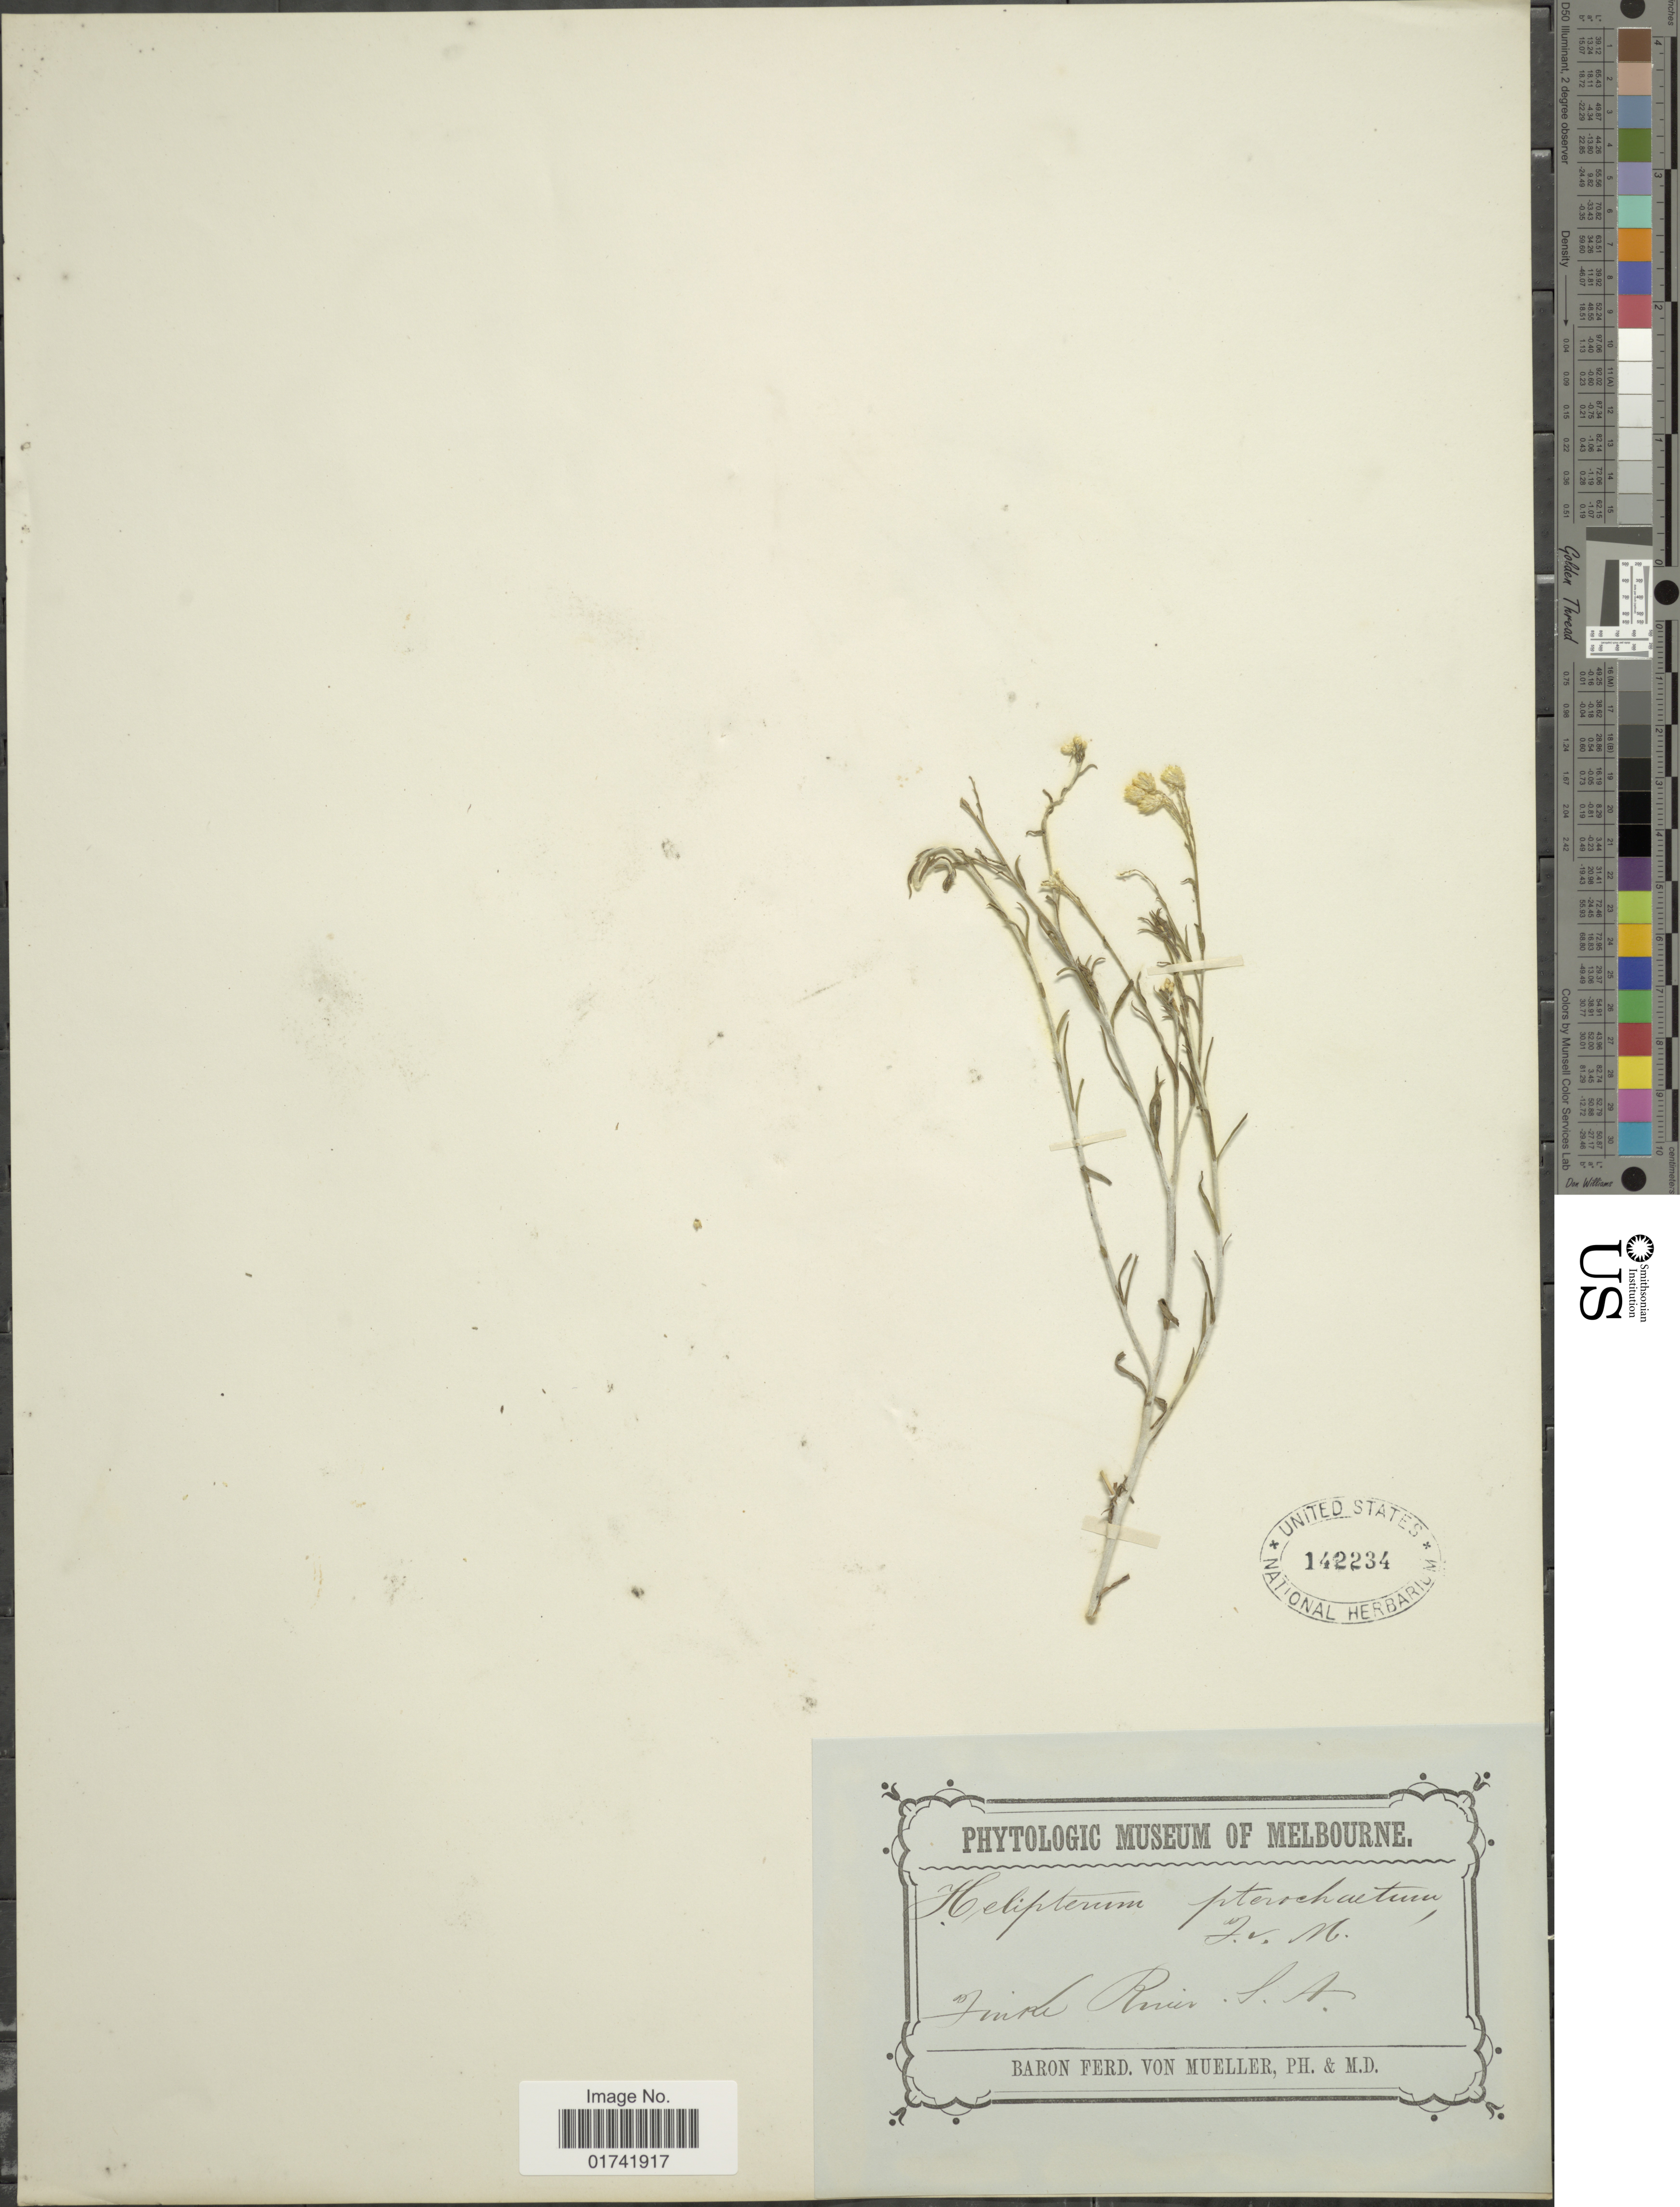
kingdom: Plantae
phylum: Tracheophyta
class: Magnoliopsida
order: Asterales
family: Asteraceae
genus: Chrysocephalum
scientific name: Chrysocephalum pterochaetum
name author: F. Muell.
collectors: B. von Mueller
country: Australia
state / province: South Australia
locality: Finke River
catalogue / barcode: US 142234